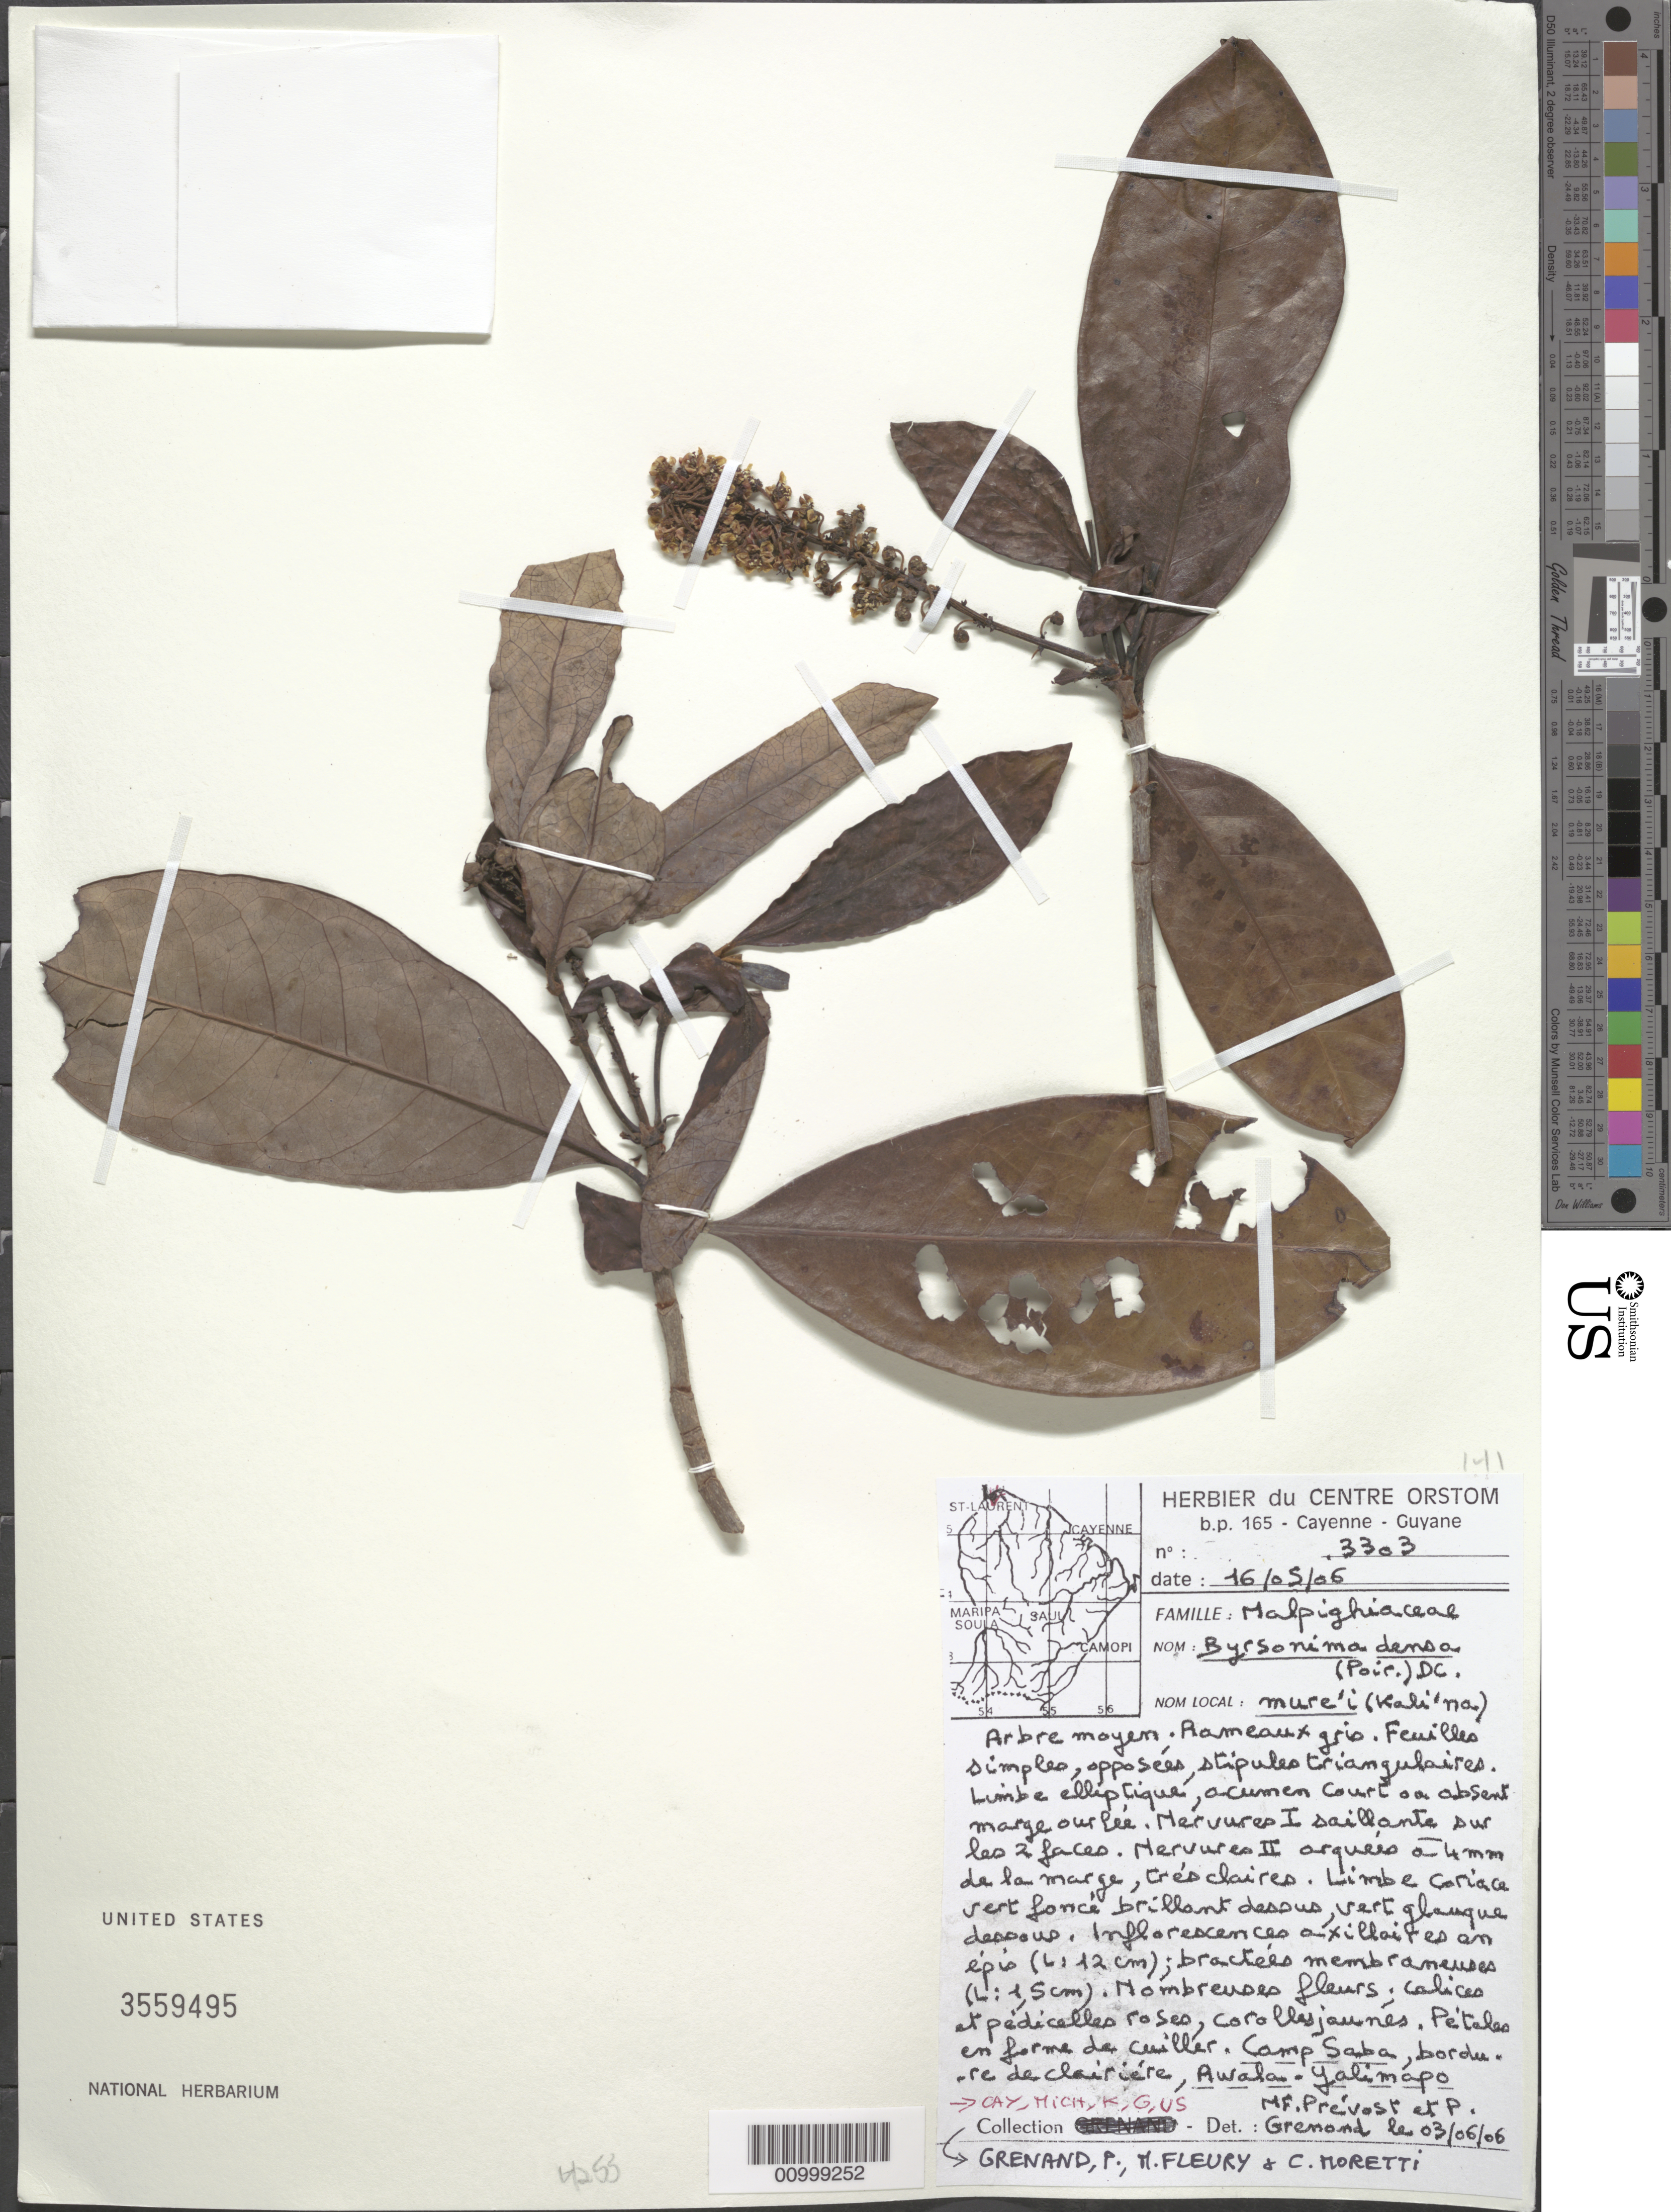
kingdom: Plantae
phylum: Tracheophyta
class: Magnoliopsida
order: Malpighiales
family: Malpighiaceae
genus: Byrsonima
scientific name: Byrsonima densa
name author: (Poir.) DC.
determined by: Prévost, M.-F.; Grenand, P.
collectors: P. Grenand, M. Fleury & C. Moretti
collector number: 3303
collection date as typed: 16-May-06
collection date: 2006-05-16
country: French Guiana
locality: Camp Saba, Awala-Yalimapo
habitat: Bordure de clairiere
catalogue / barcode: US 3559495